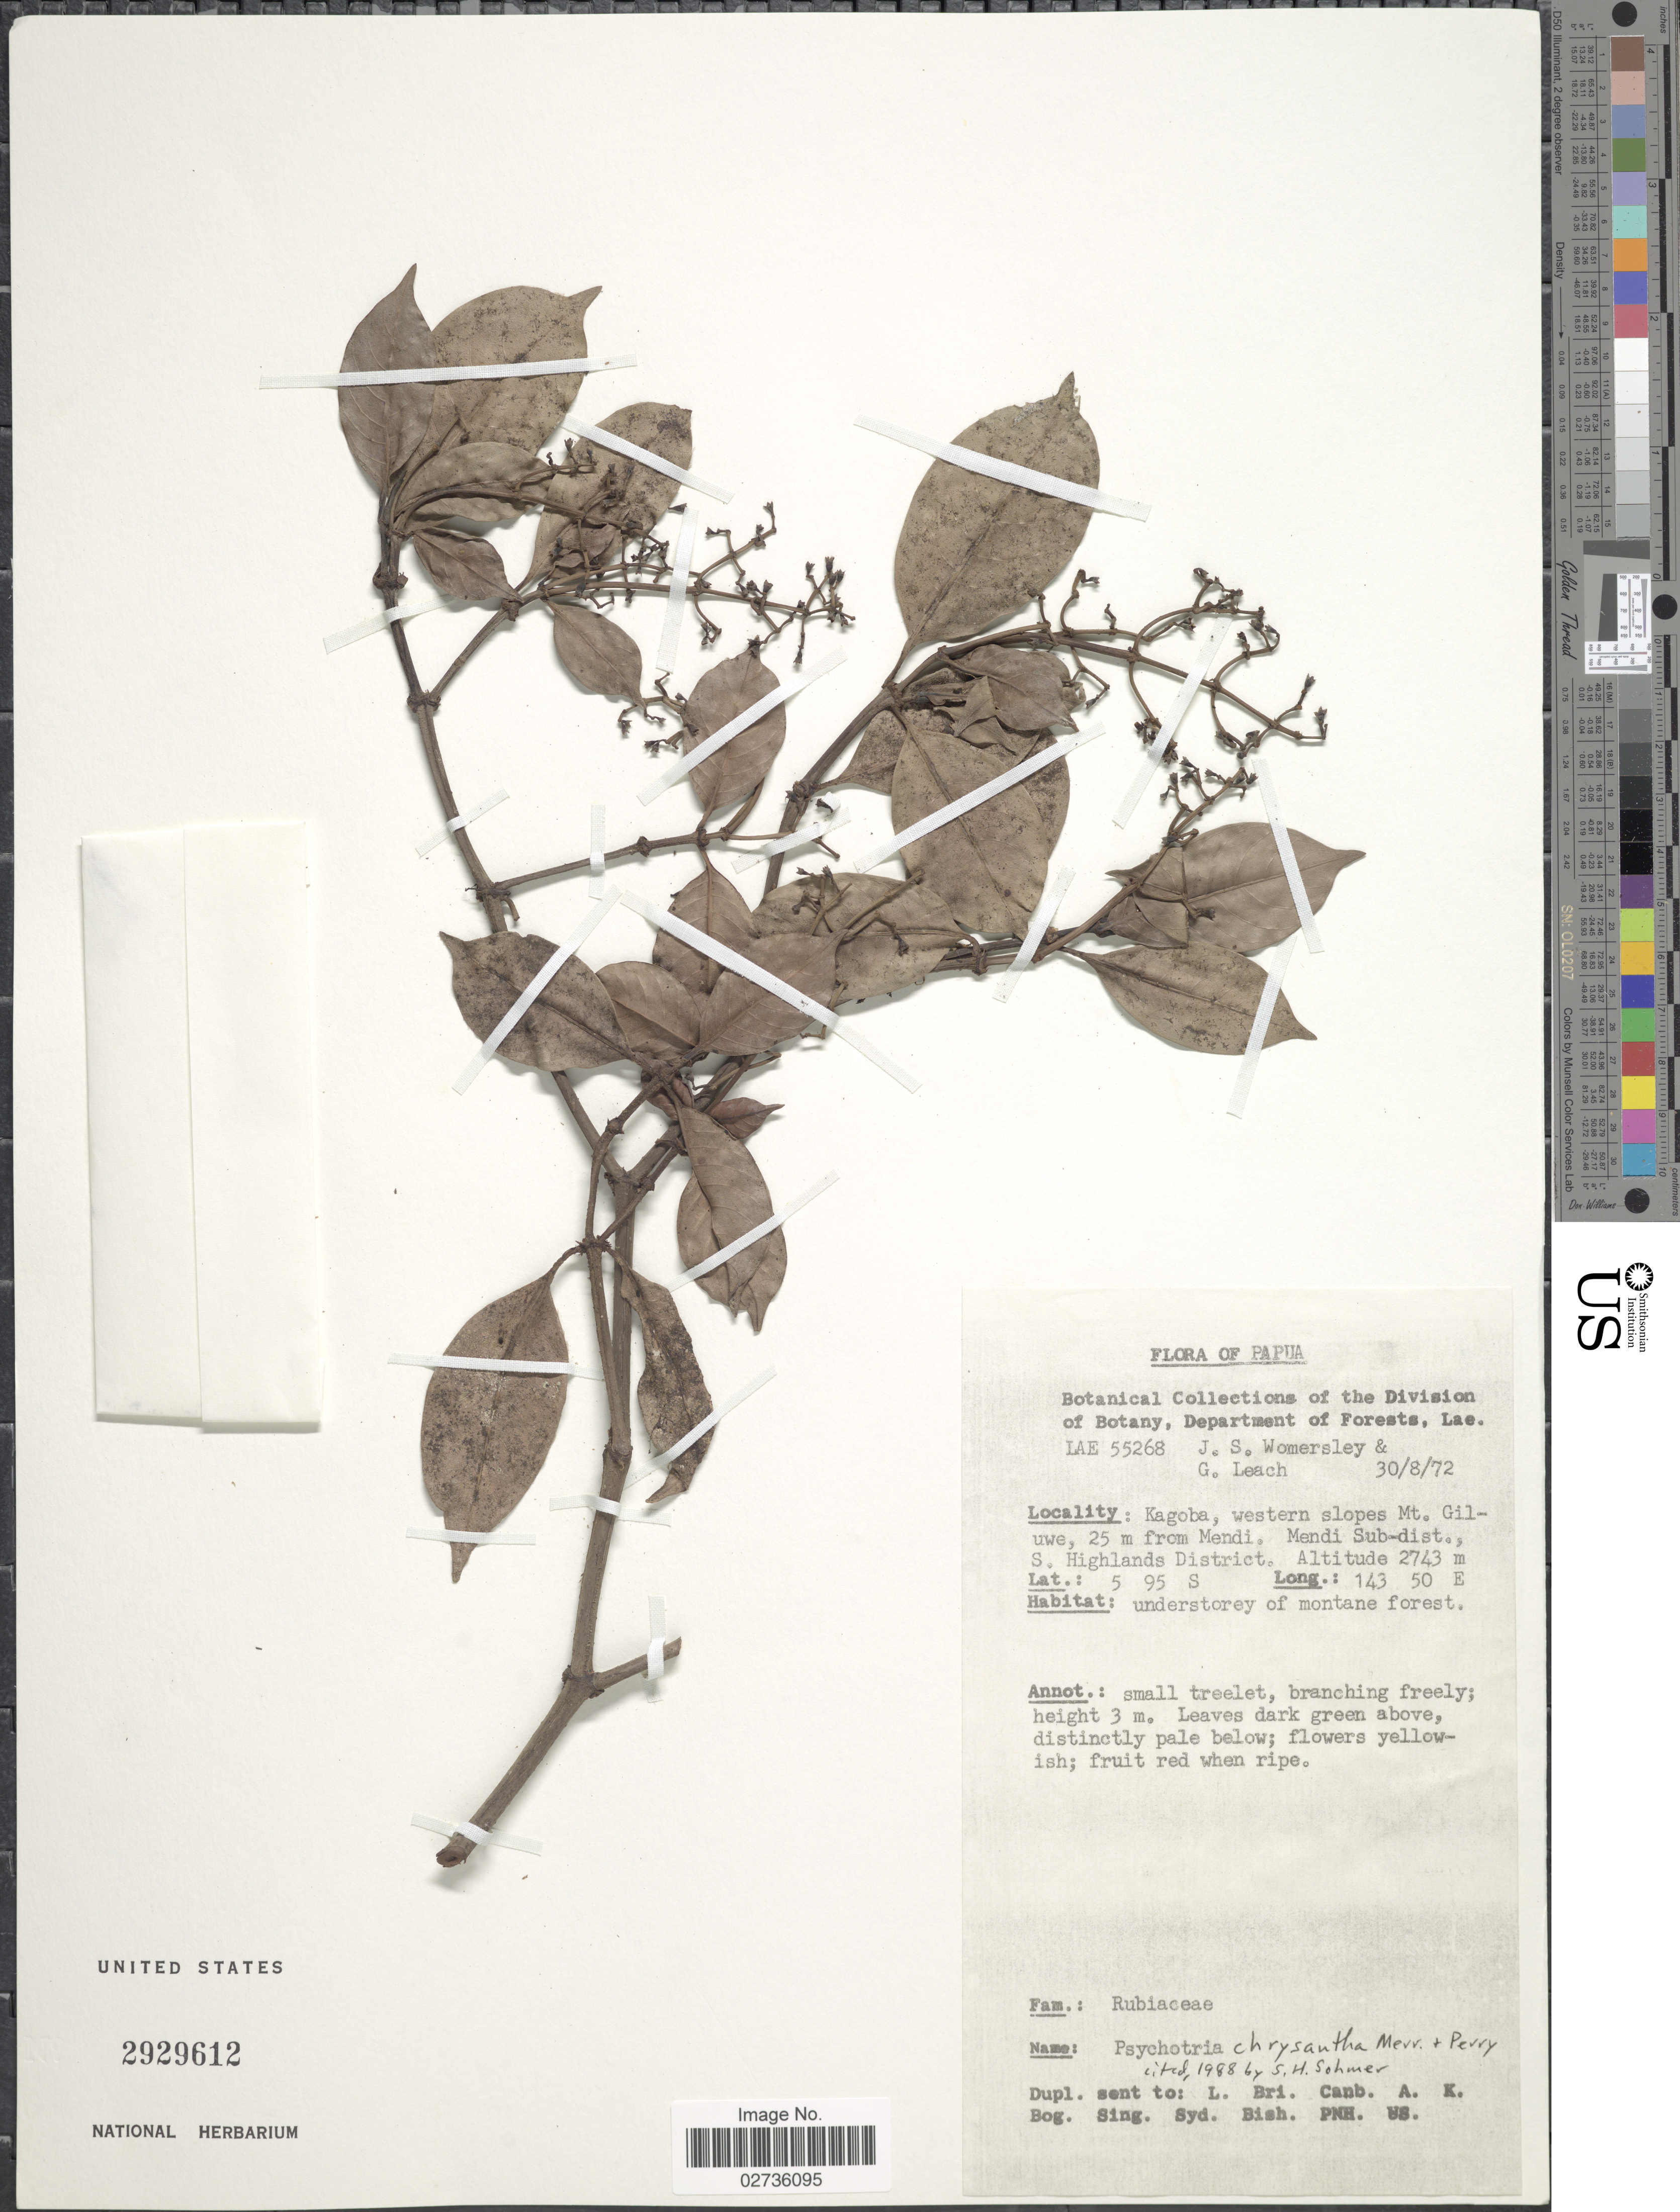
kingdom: Plantae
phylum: Tracheophyta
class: Magnoliopsida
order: Gentianales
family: Rubiaceae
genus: Psychotria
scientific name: Psychotria chrysantha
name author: Merr. & L.M. Perry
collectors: J. S. Womersley & G. Leach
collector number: LAE 55268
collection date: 1972-08-30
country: Papua New Guinea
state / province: Southern Highlands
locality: Papua. Kagoba, western slopes Mt. Giluwe, 25 m from Mendi. Mendi Sub-dist., S. Highlands District.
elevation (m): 2743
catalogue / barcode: US 2929612